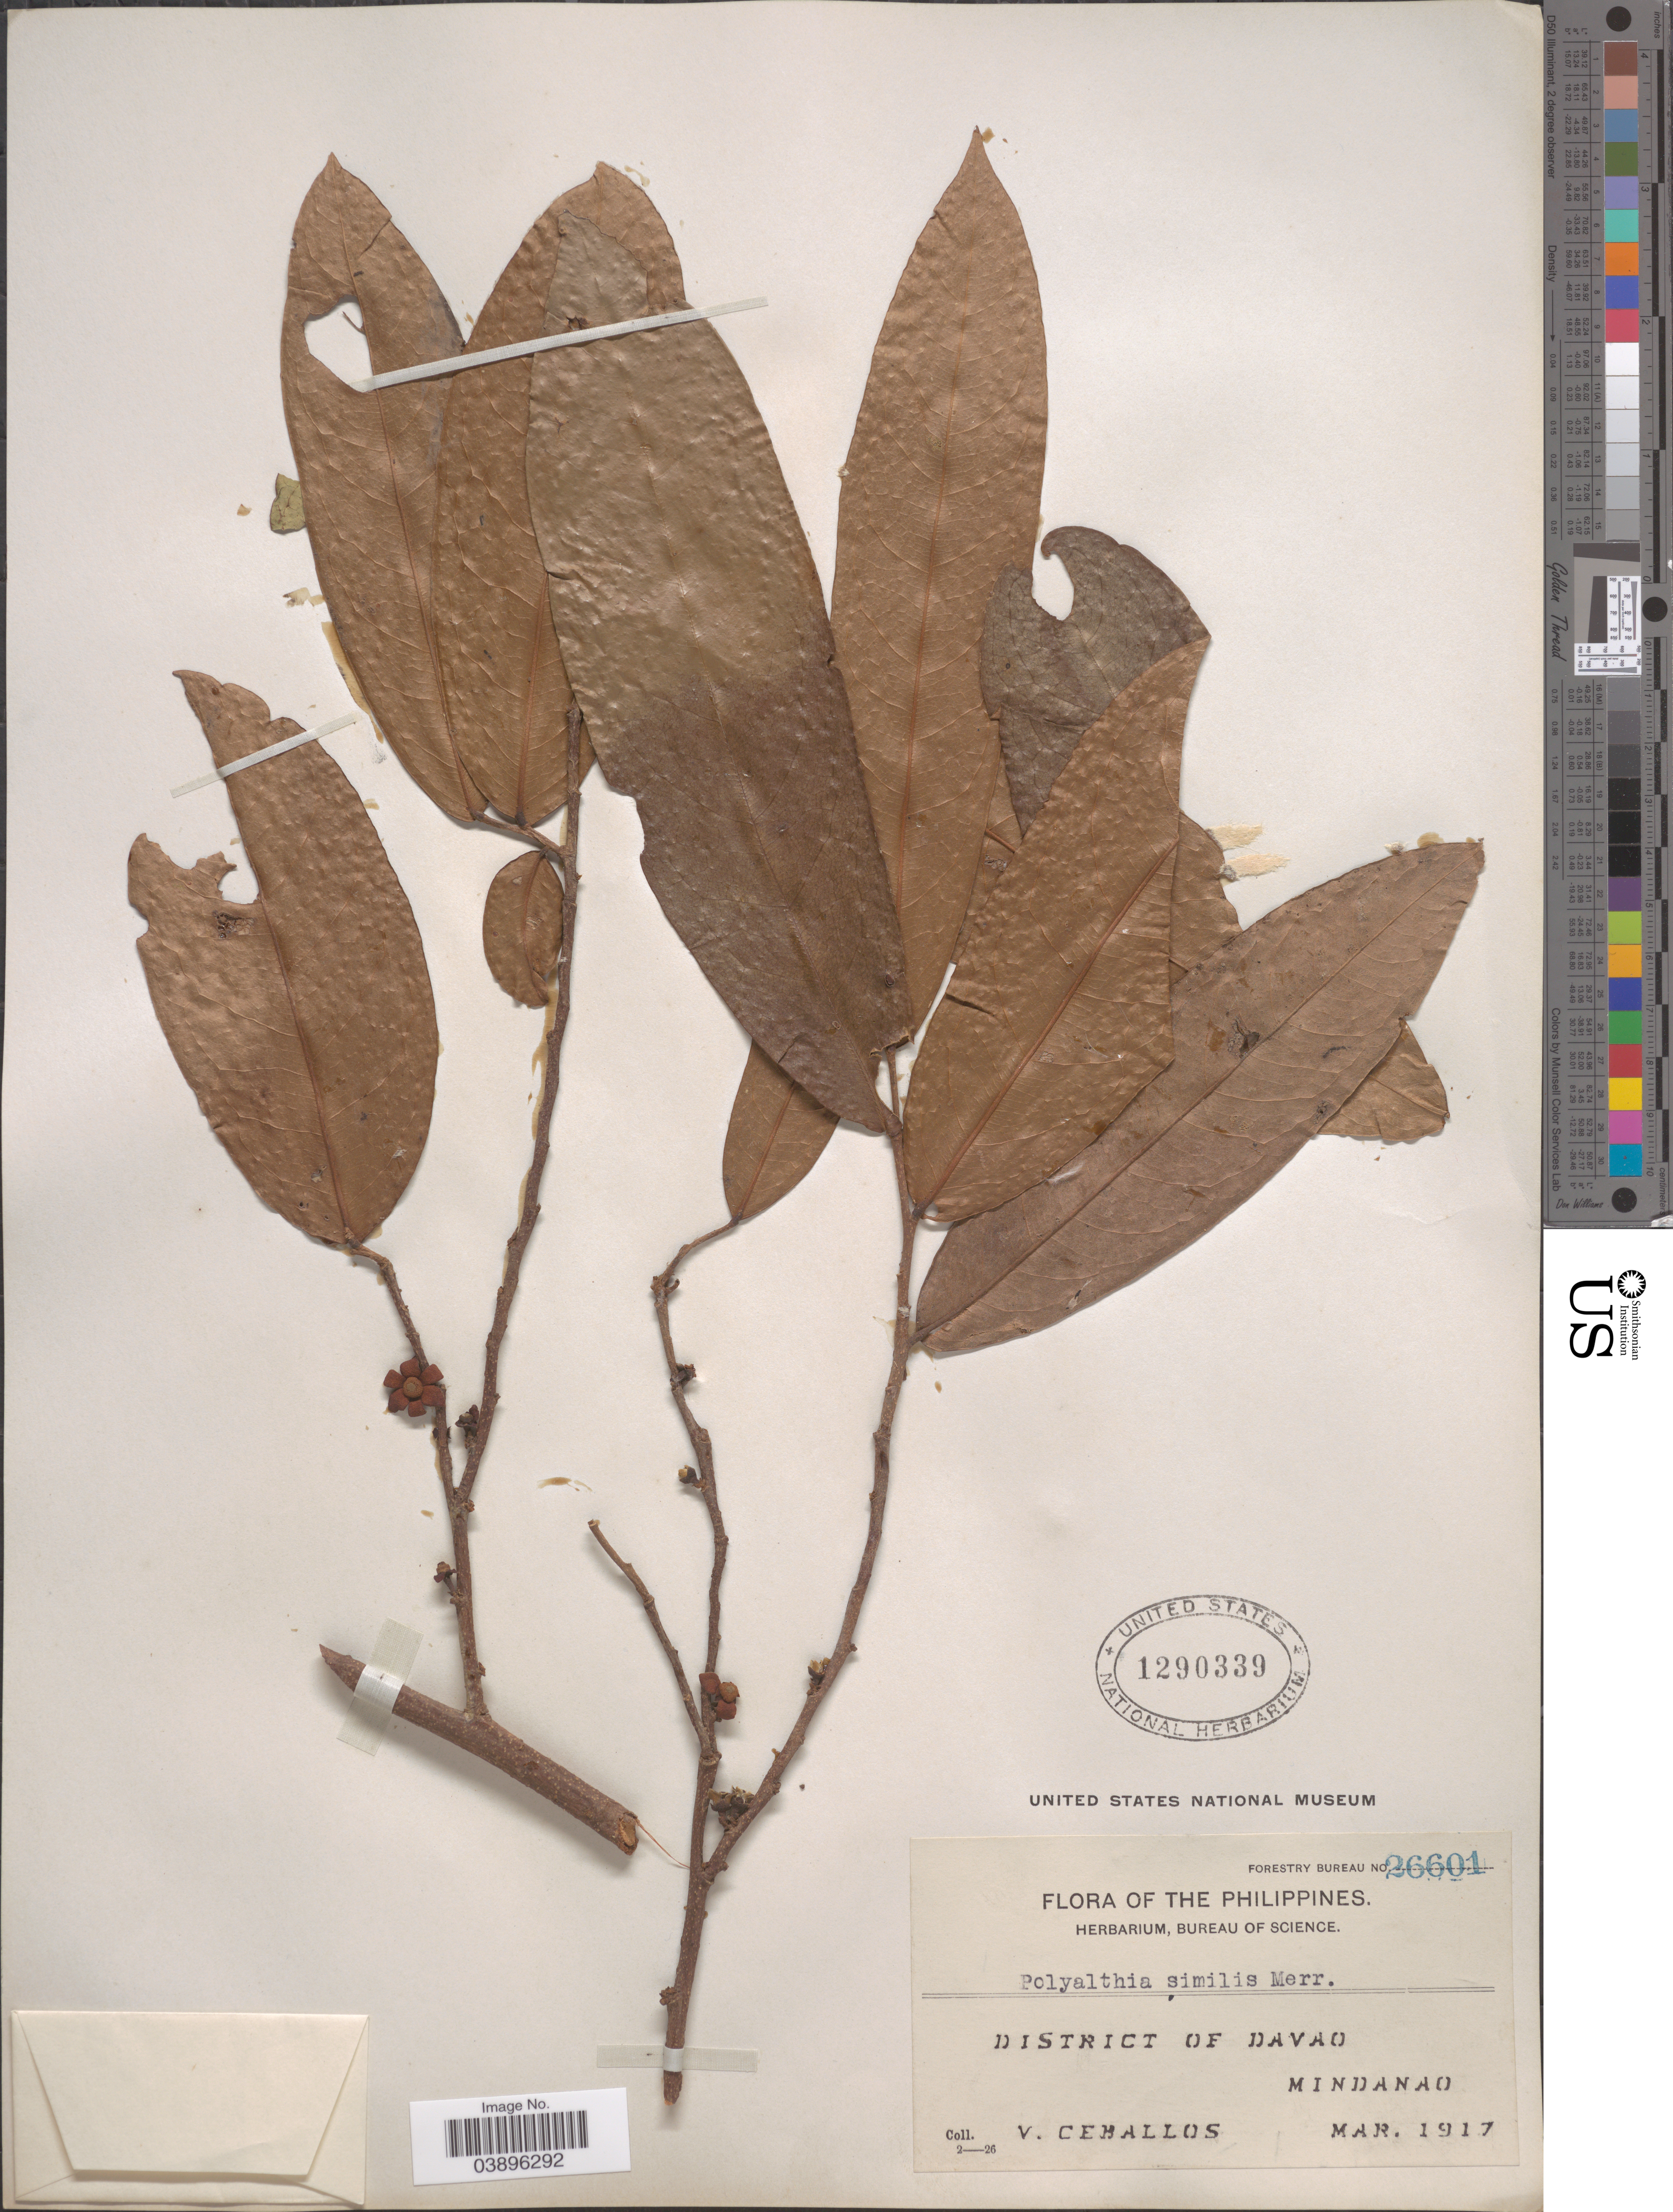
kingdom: Plantae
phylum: Tracheophyta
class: Magnoliopsida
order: Magnoliales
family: Annonaceae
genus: Polyalthia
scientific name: Polyalthia obliqua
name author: Hook. f. & Thomson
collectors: V. Ceballos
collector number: Forestry Bureau 26601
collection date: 1917-03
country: Philippines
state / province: Davao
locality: District of Davao. Mindanao.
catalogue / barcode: US 1290339